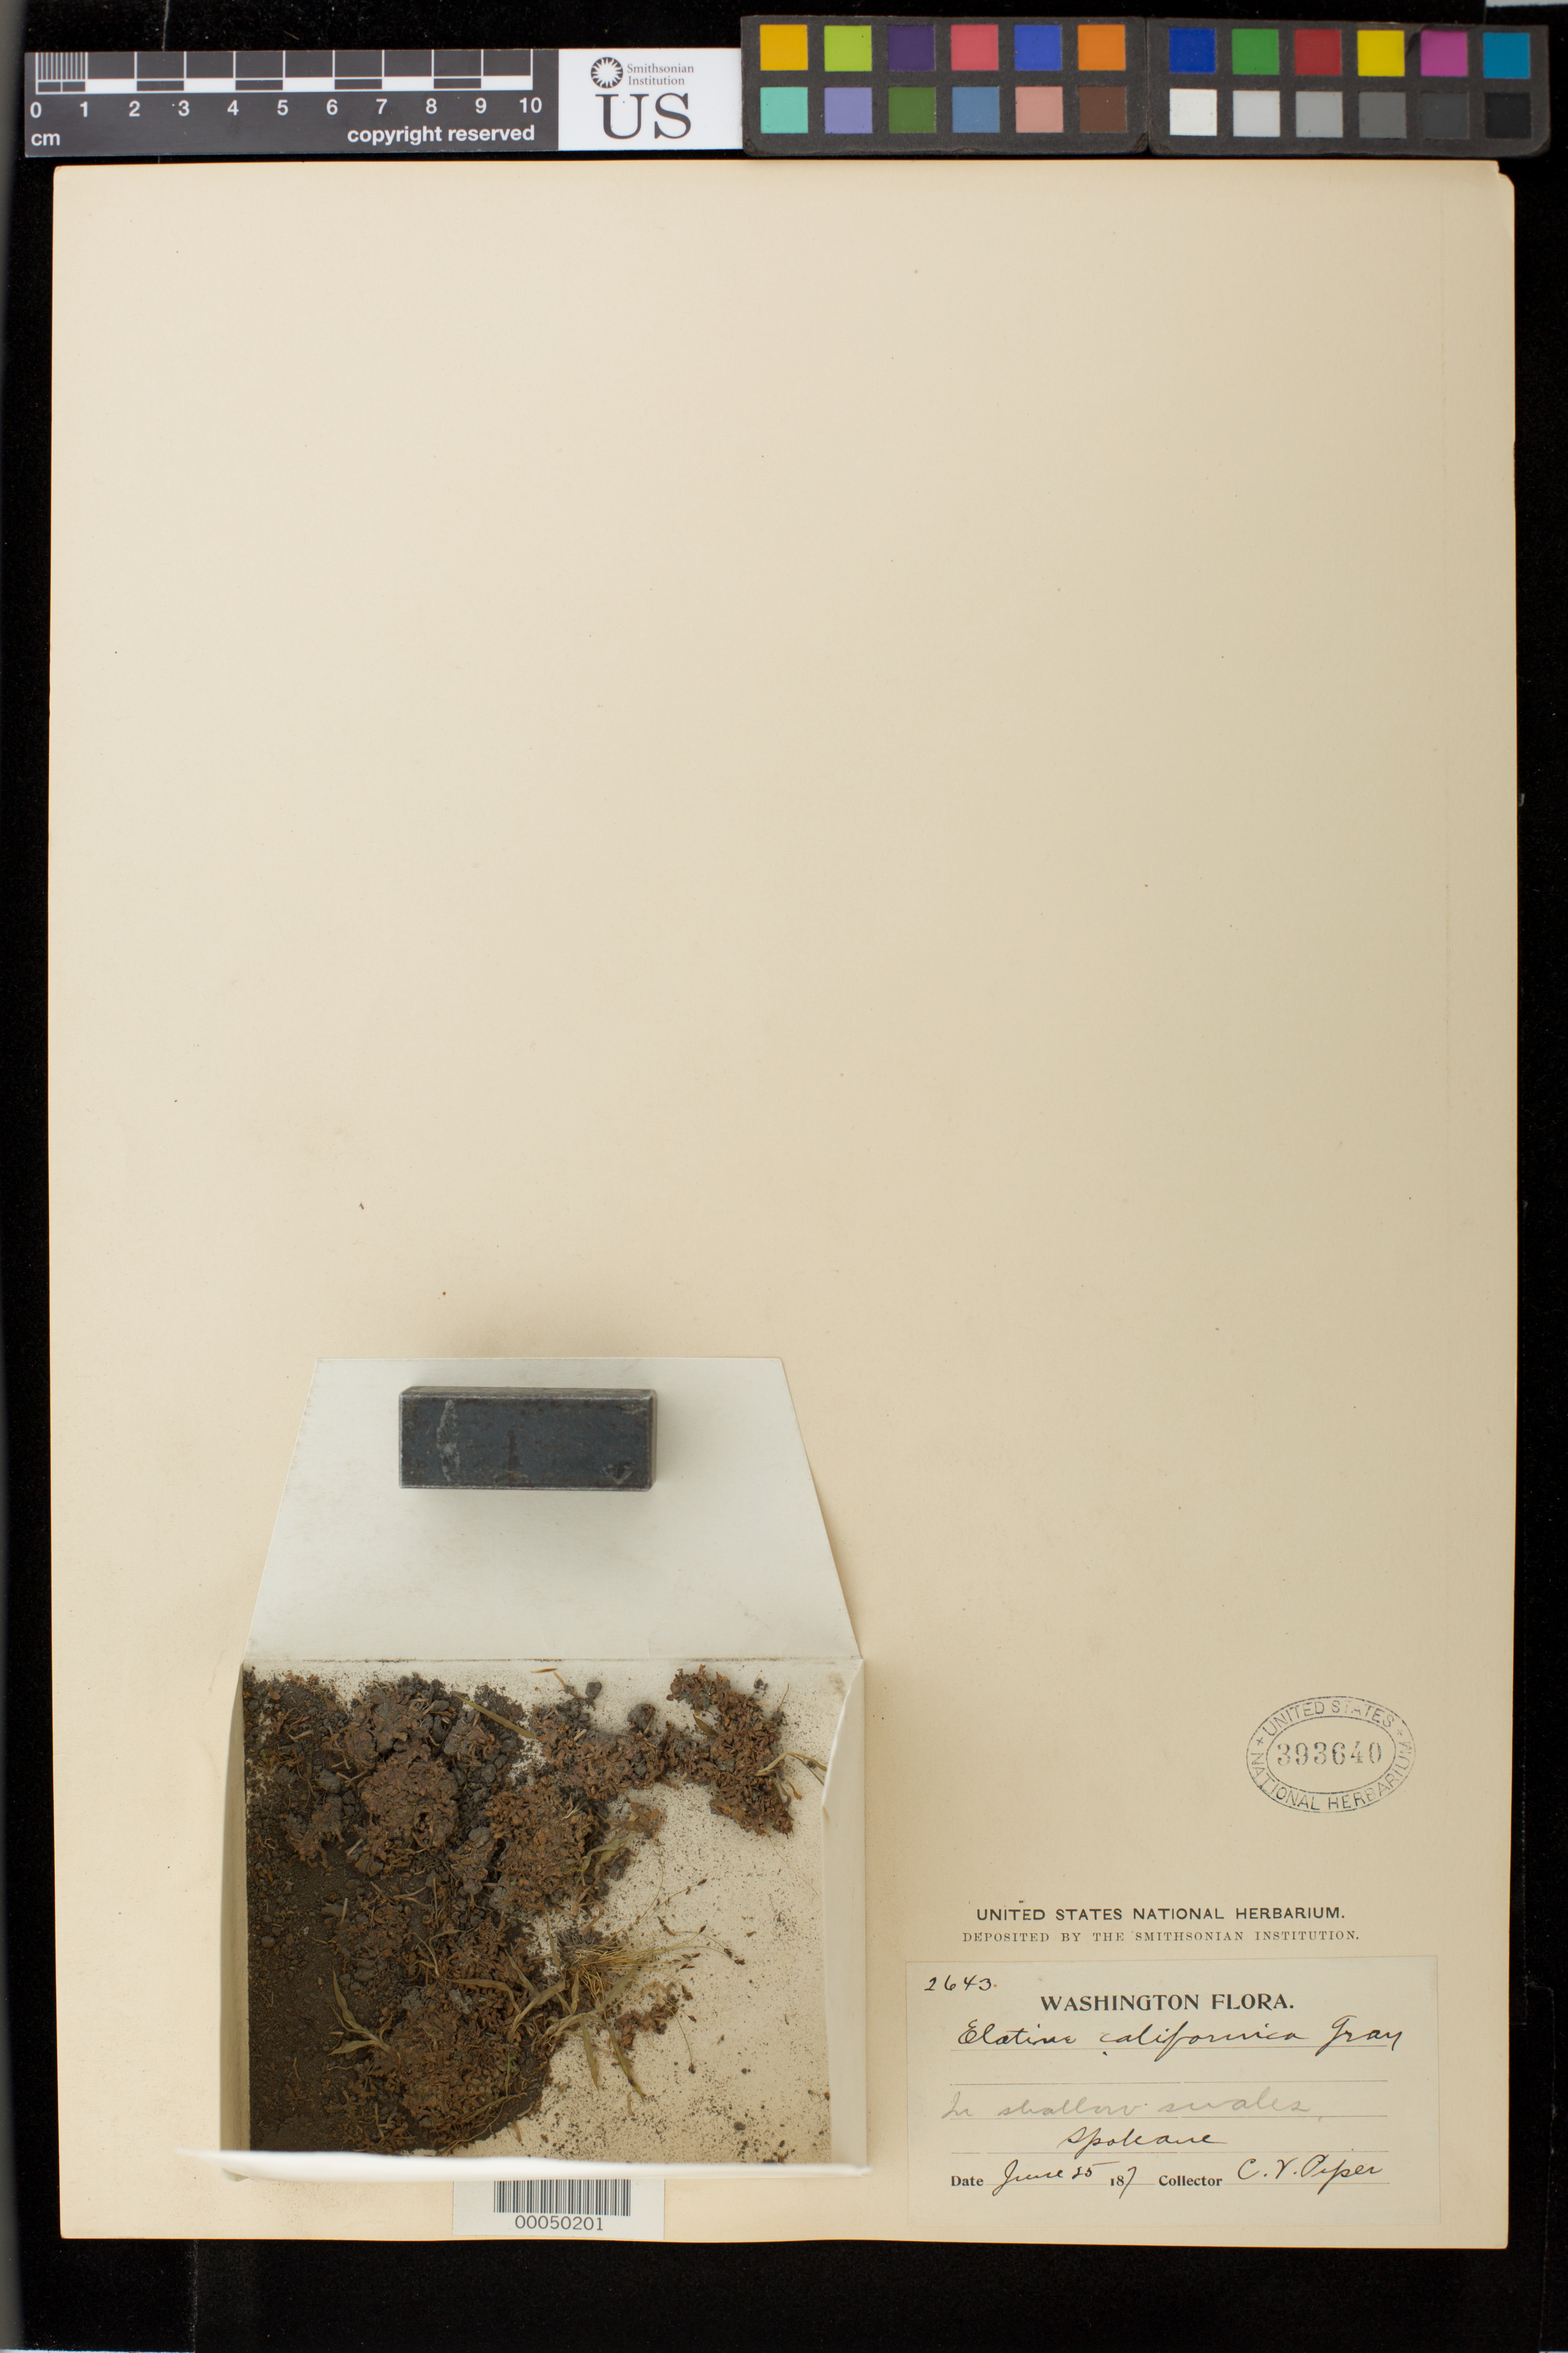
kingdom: Plantae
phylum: Tracheophyta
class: Magnoliopsida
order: Malpighiales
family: Elatinaceae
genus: Elatine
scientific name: Elatine californica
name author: A. Gray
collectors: C. V. Piper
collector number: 2643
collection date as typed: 25 Jun 187 (year unknown)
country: United States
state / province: Washington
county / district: Spokane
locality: Spokane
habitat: in shallow swales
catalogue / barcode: US 393640